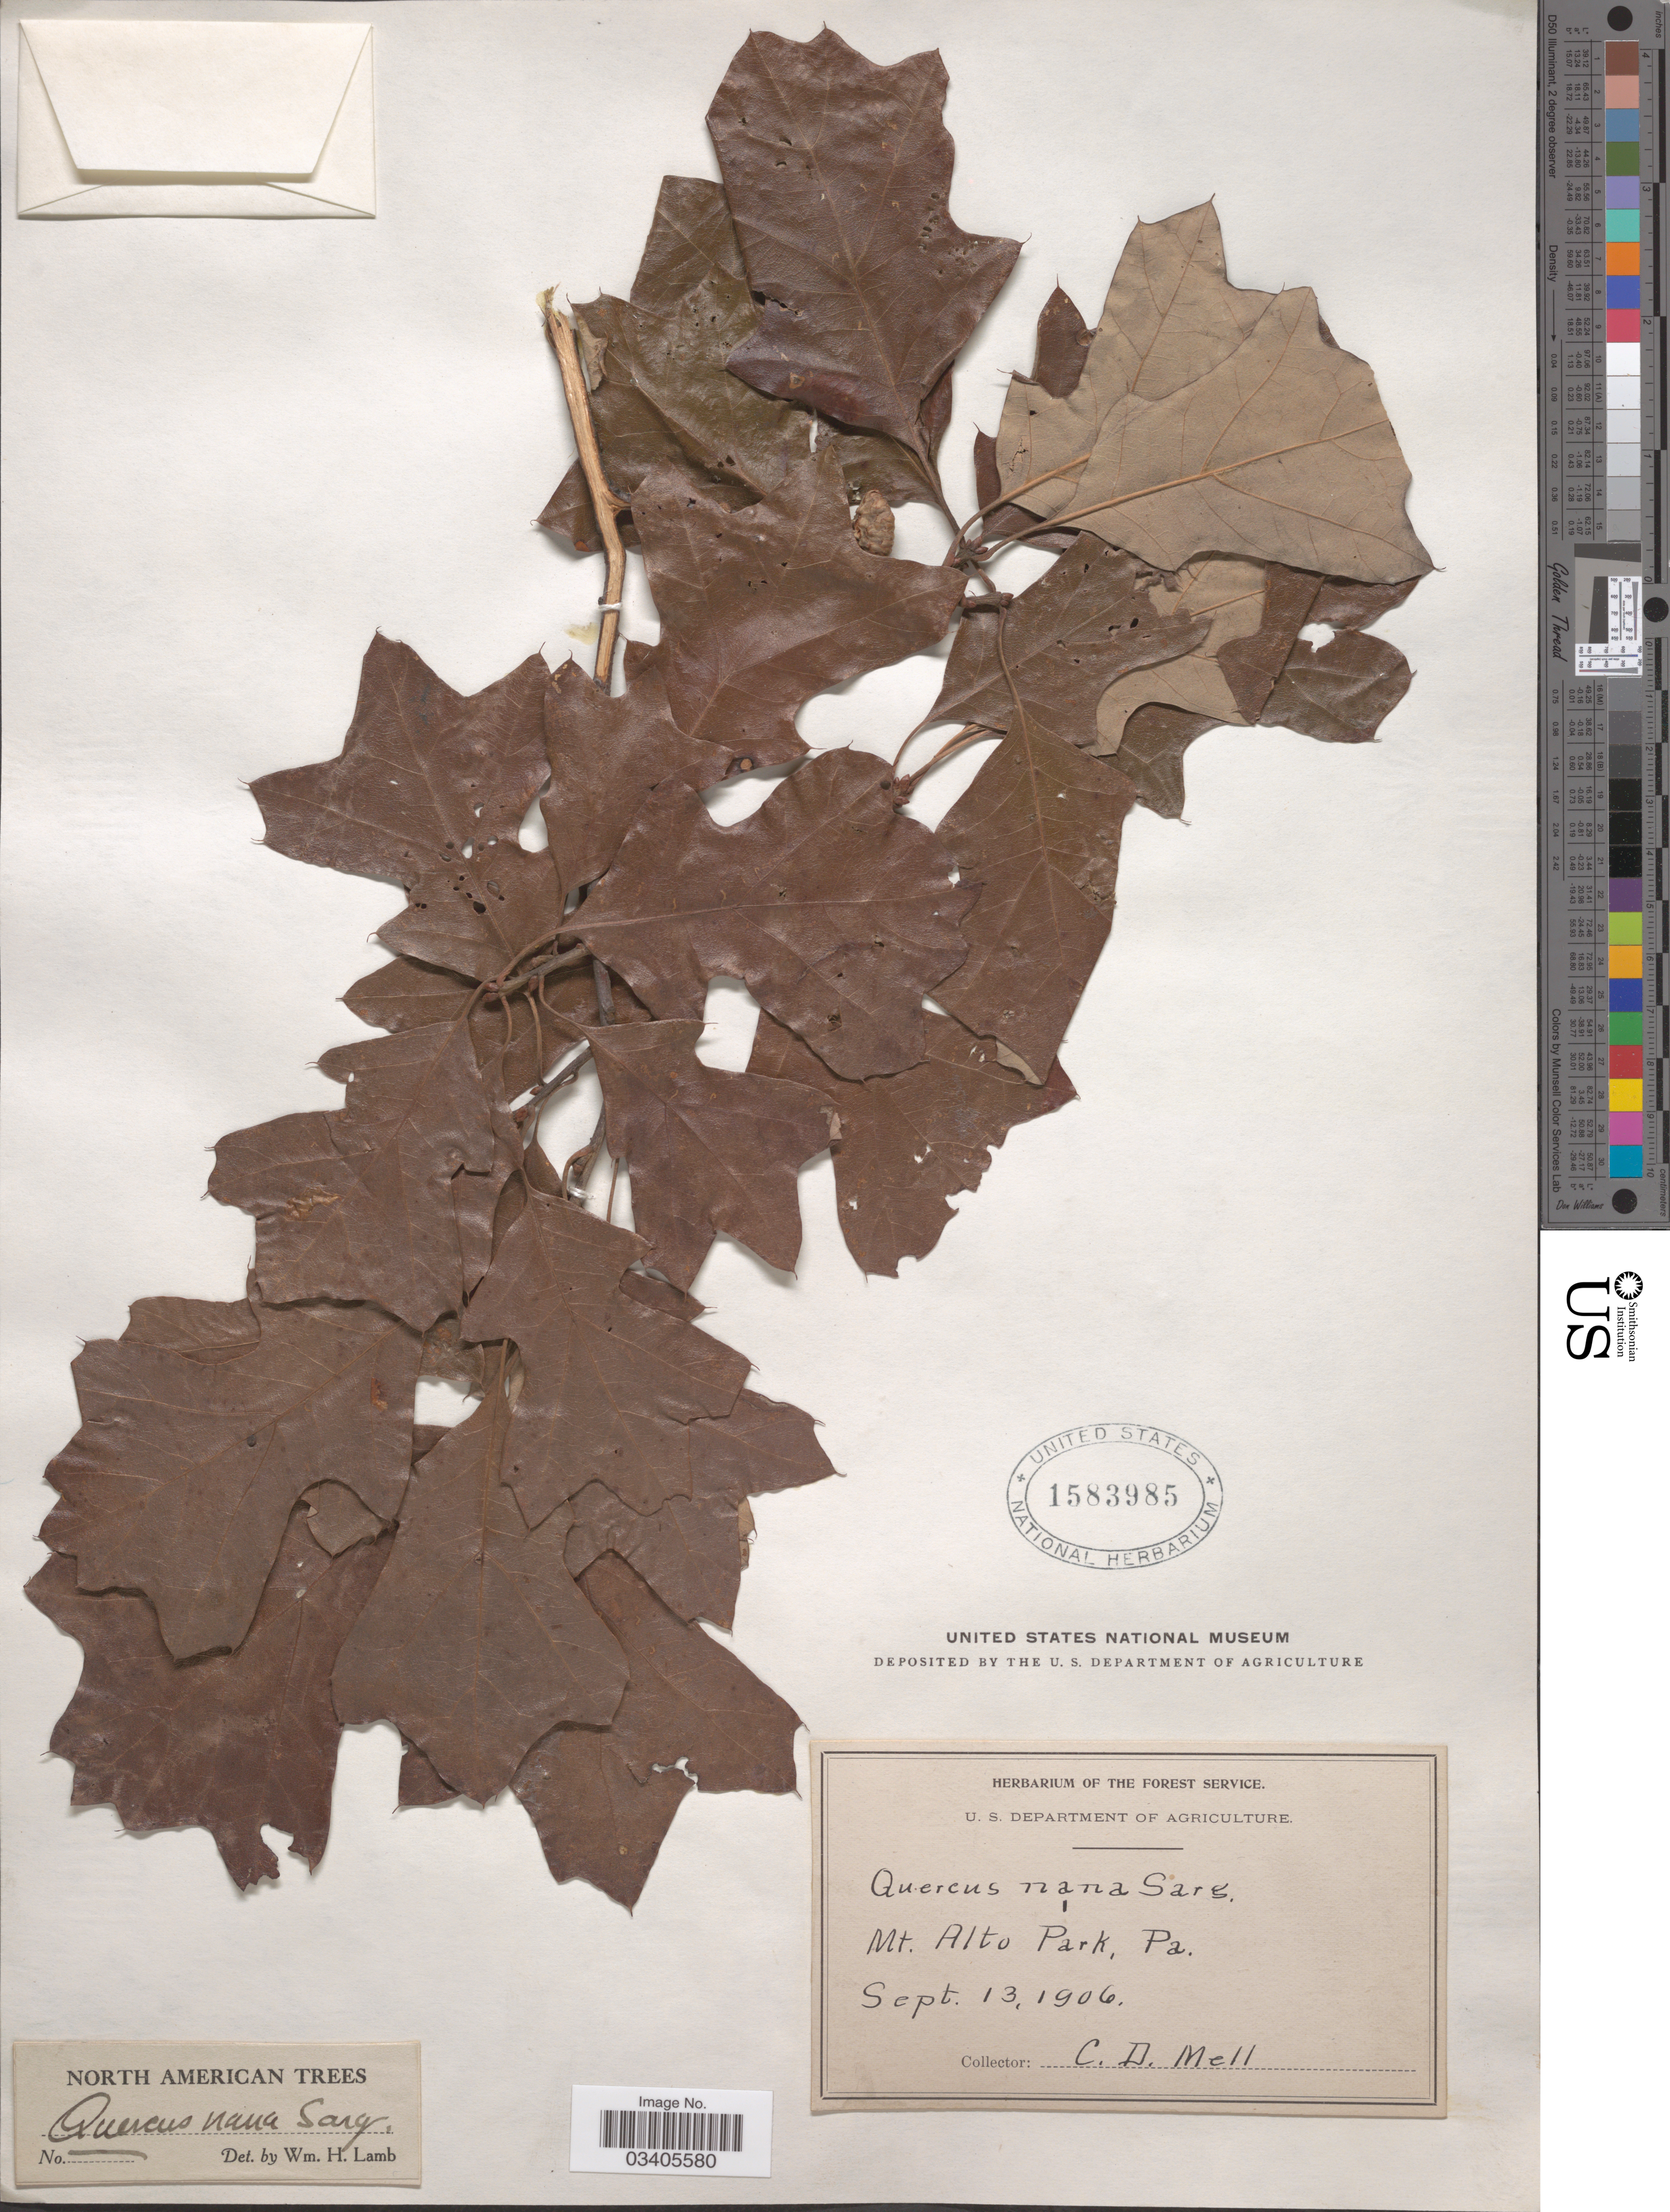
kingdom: Plantae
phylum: Tracheophyta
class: Magnoliopsida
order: Fagales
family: Fagaceae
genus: Quercus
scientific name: Quercus ilicifolia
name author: Wangenh.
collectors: C. D. Mell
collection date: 1906-09-13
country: United States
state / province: Pennsylvania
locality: Mt. Alto Park.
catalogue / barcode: US 1583985